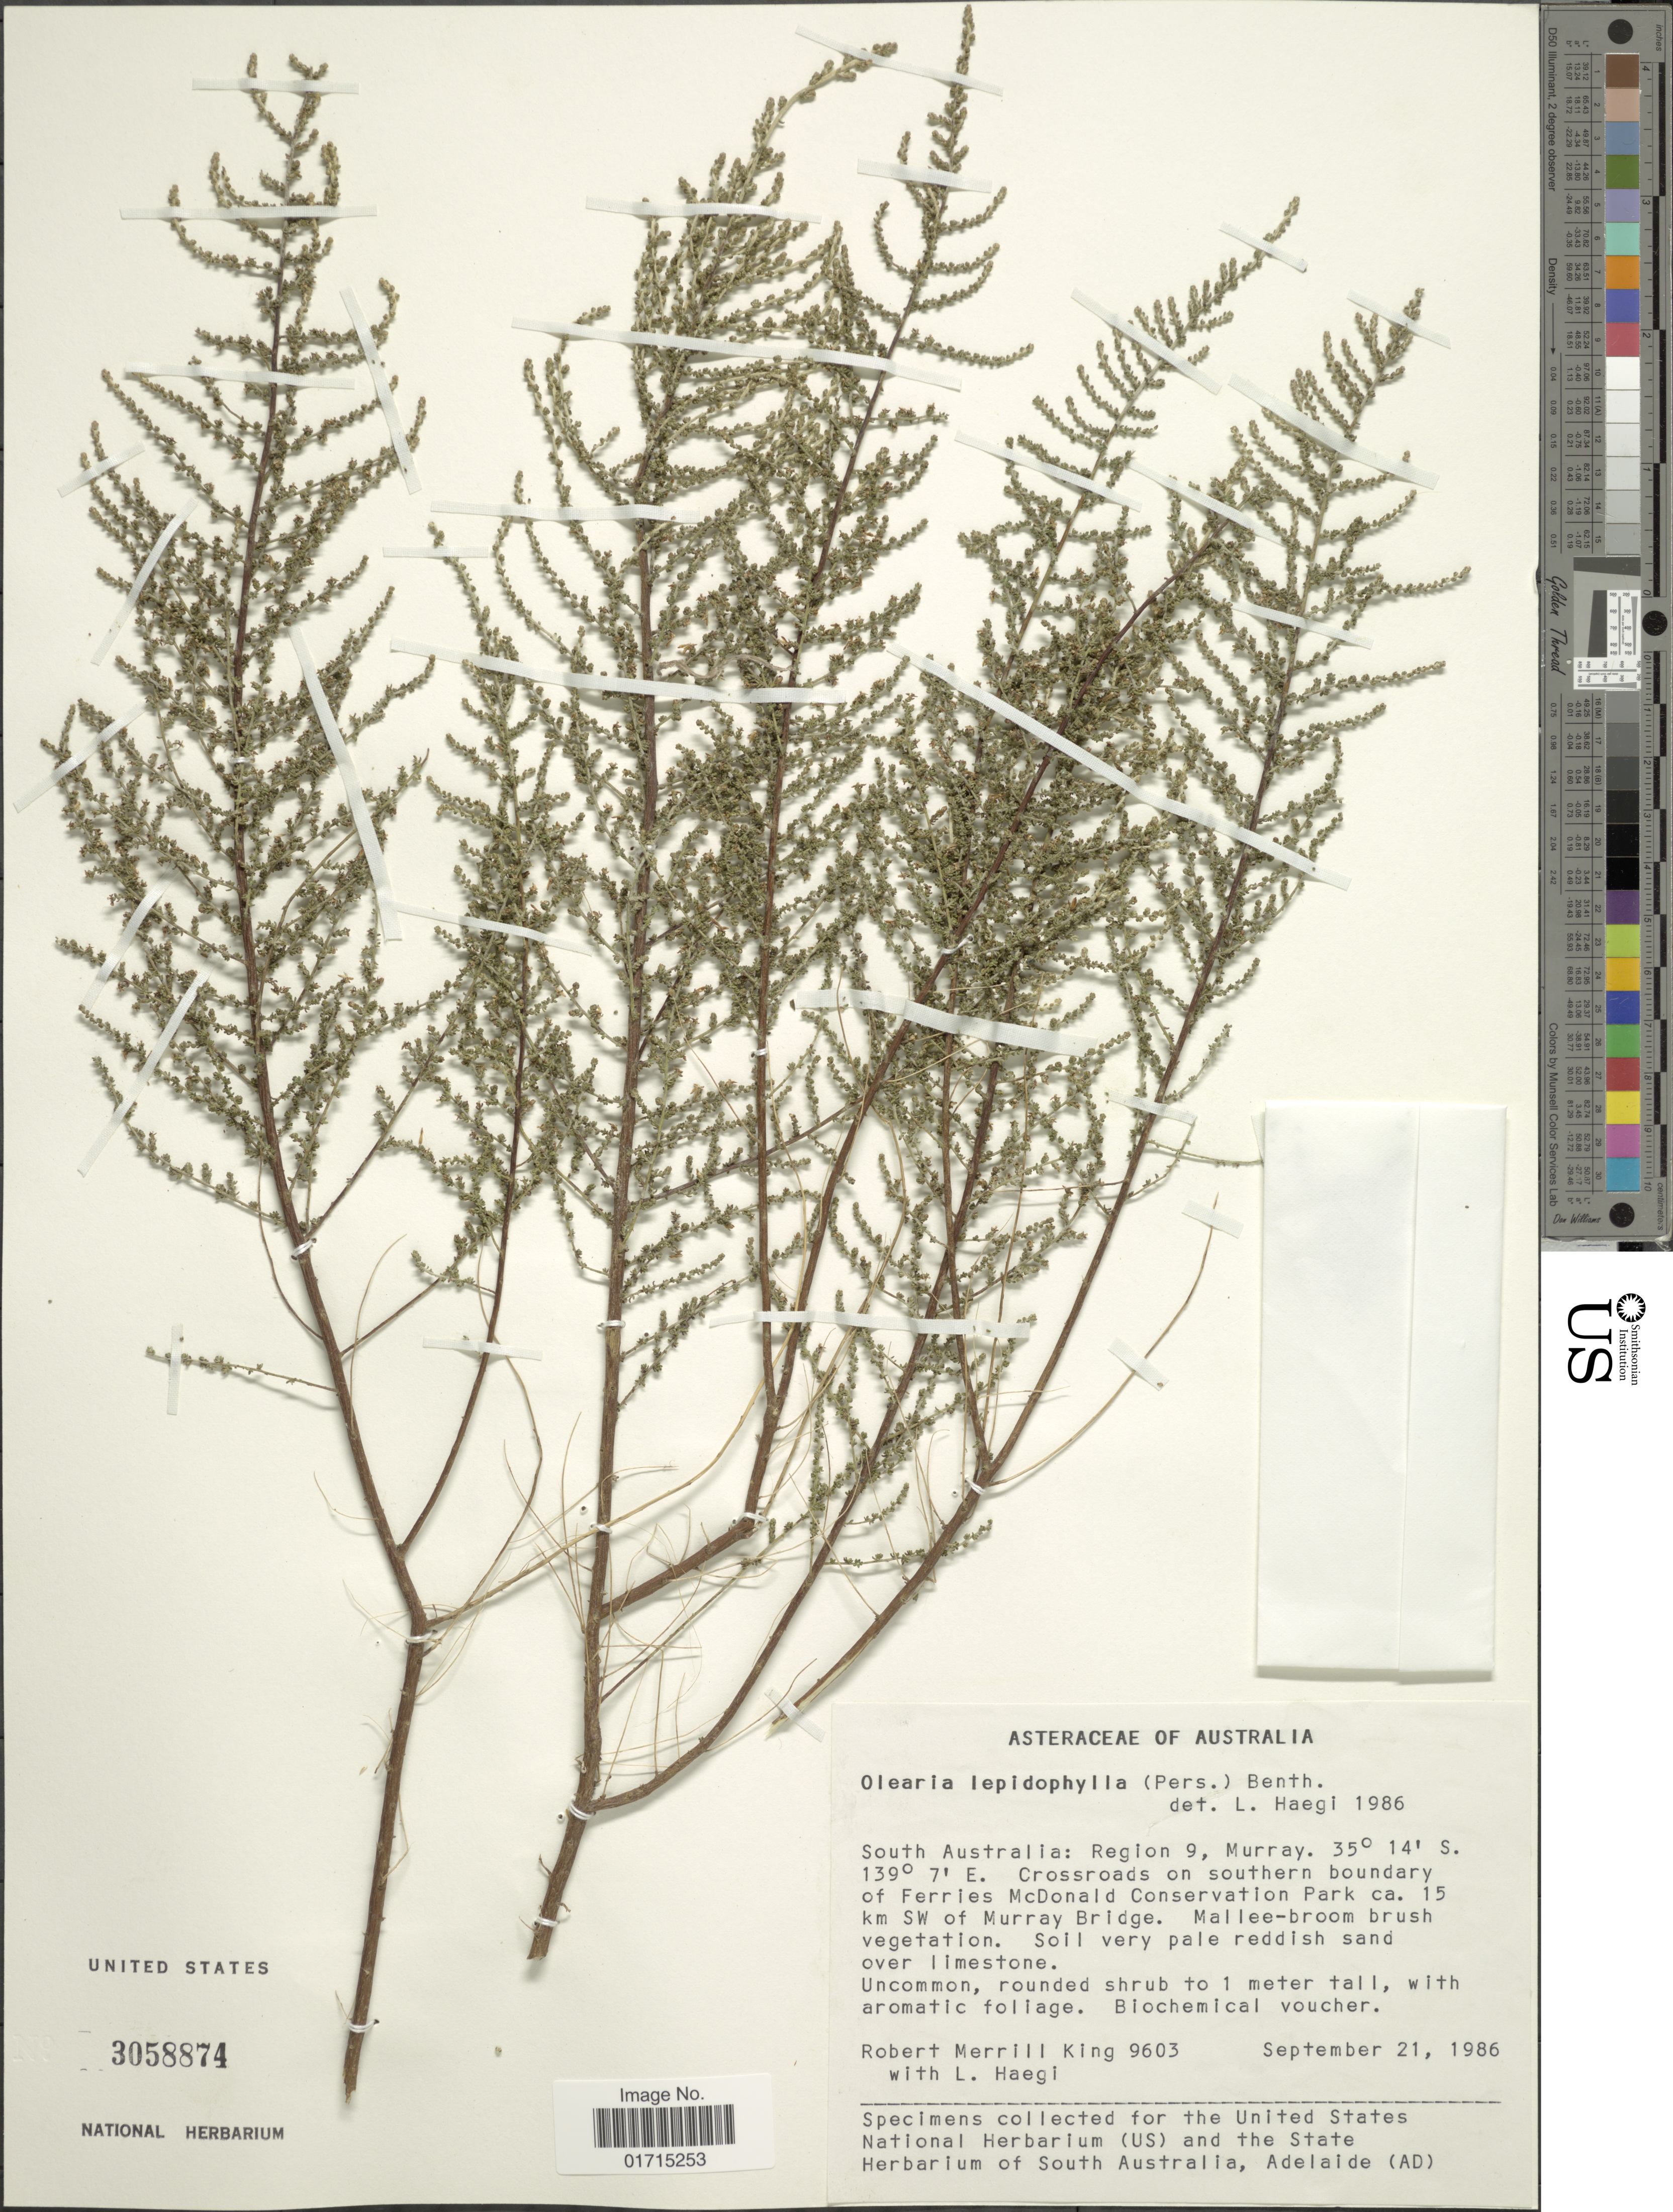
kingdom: Plantae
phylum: Tracheophyta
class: Magnoliopsida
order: Asterales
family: Asteraceae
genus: Olearia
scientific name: Olearia lepidophylla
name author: (Pers.) Benth.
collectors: R. M. King & L. Haegi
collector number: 9603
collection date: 1986-09-21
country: Australia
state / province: South Australia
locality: Region 9, Murray. Crossroads on southern boudary of Ferries McDonald Conservation Park ca. 15 km SW of Murray Bridge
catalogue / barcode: US 3058874